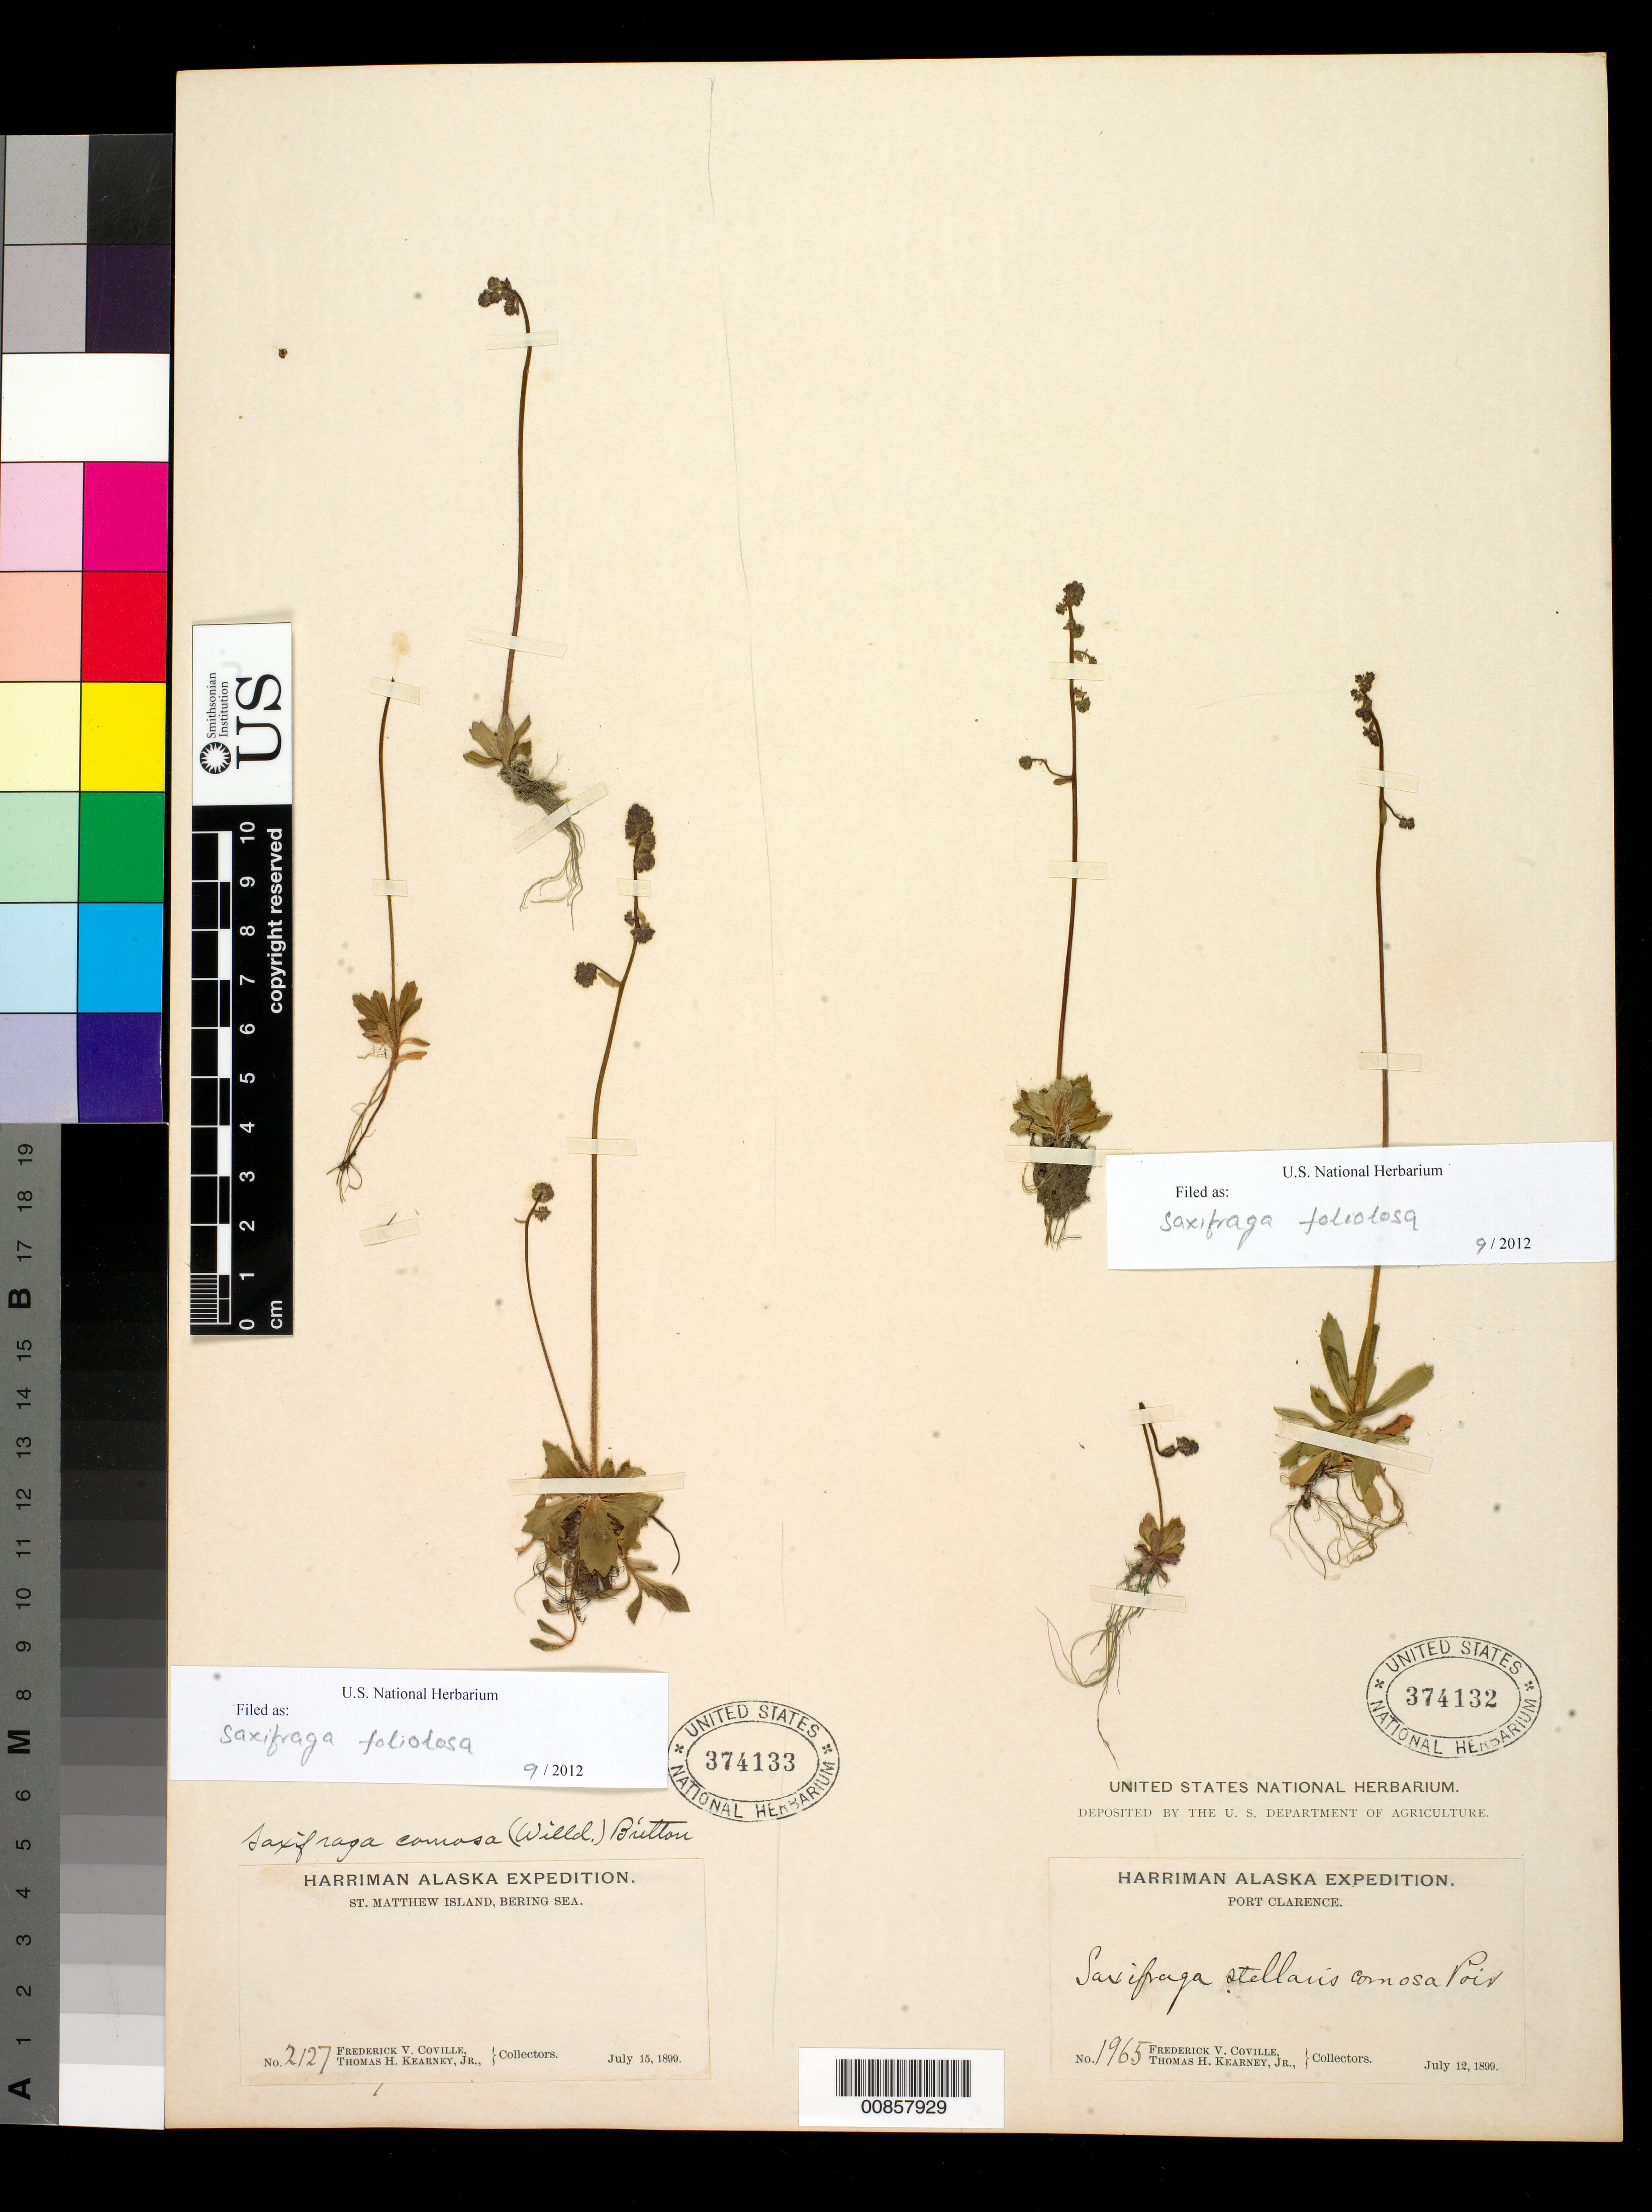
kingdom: Plantae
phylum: Tracheophyta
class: Magnoliopsida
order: Saxifragales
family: Saxifragaceae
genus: Micranthes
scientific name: Micranthes foliolosa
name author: (R. Br.) Gornall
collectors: F. V. Coville & T. H. Kearney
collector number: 1965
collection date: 1899-07-12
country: United States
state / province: Alaska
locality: Port Clarence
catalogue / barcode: US 374132